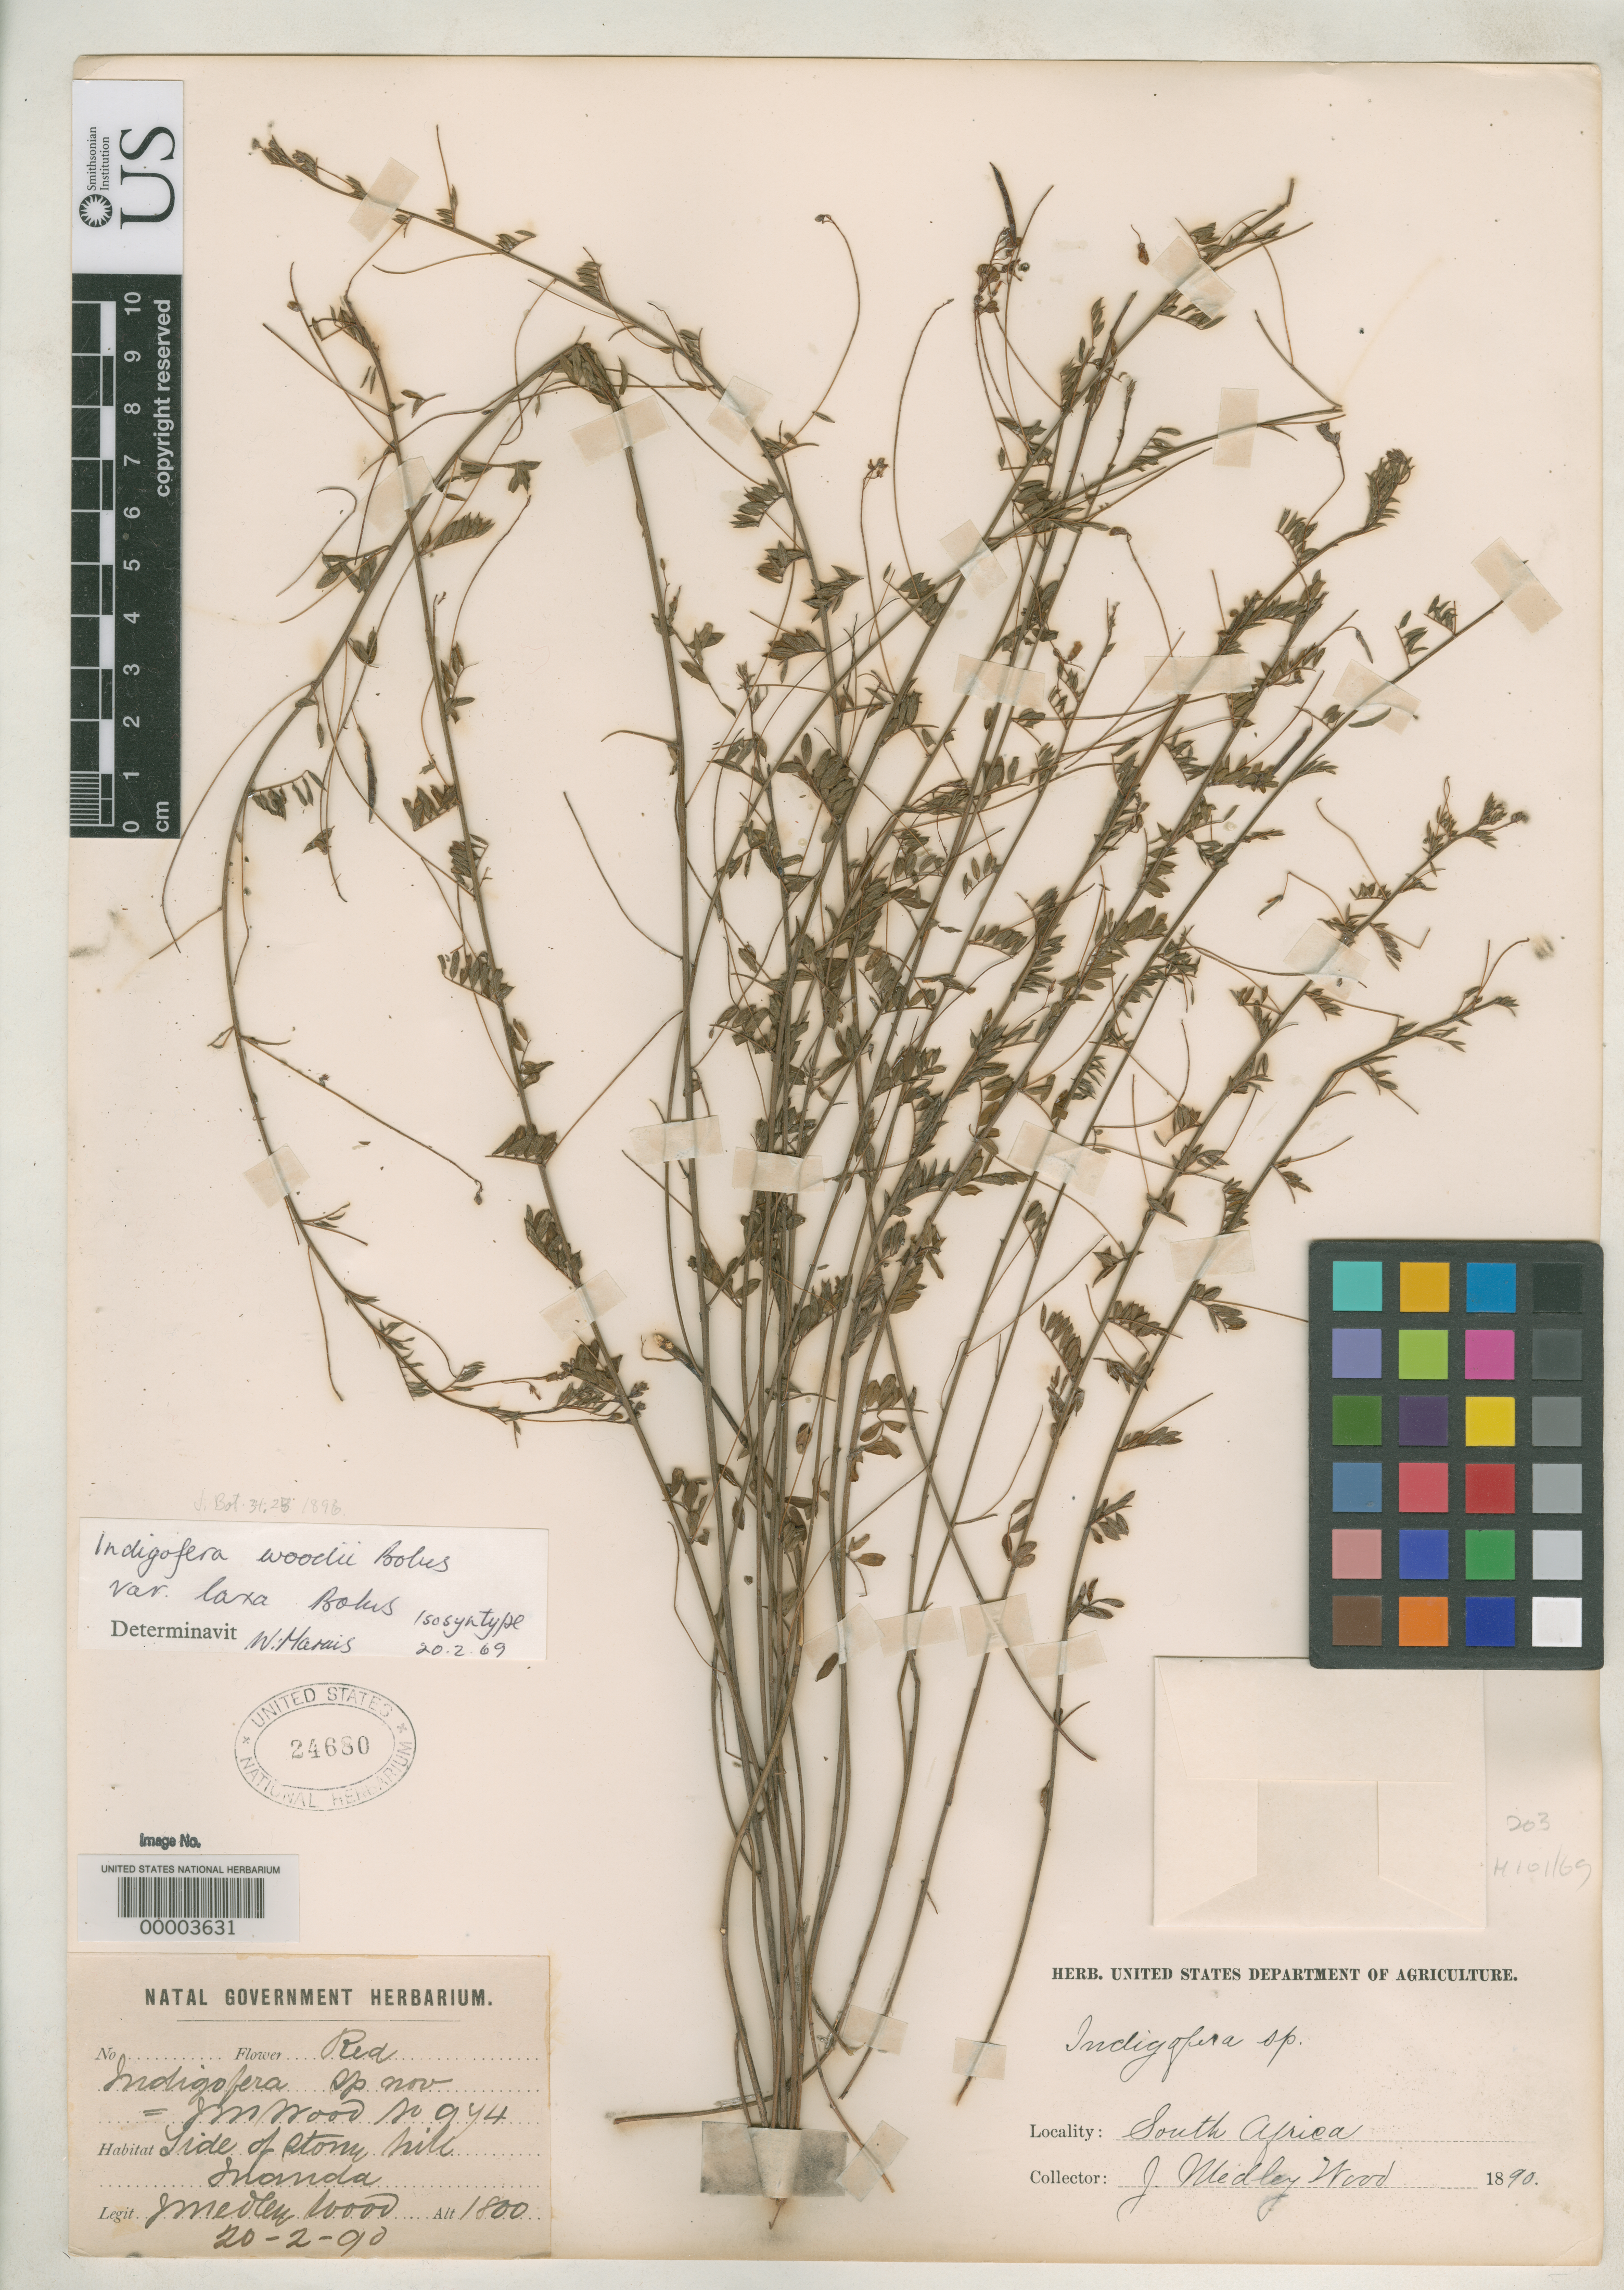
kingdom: Plantae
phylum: Tracheophyta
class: Magnoliopsida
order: Fabales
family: Fabaceae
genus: Indigofera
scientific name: Indigofera woodii var. laxa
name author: Bolus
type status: Syntype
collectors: J. M. Wood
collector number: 974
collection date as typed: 20 Feb 1890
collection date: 1890-02-20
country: South Africa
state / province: KwaZulu-Natal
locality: Inanda.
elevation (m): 550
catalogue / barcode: US 24680